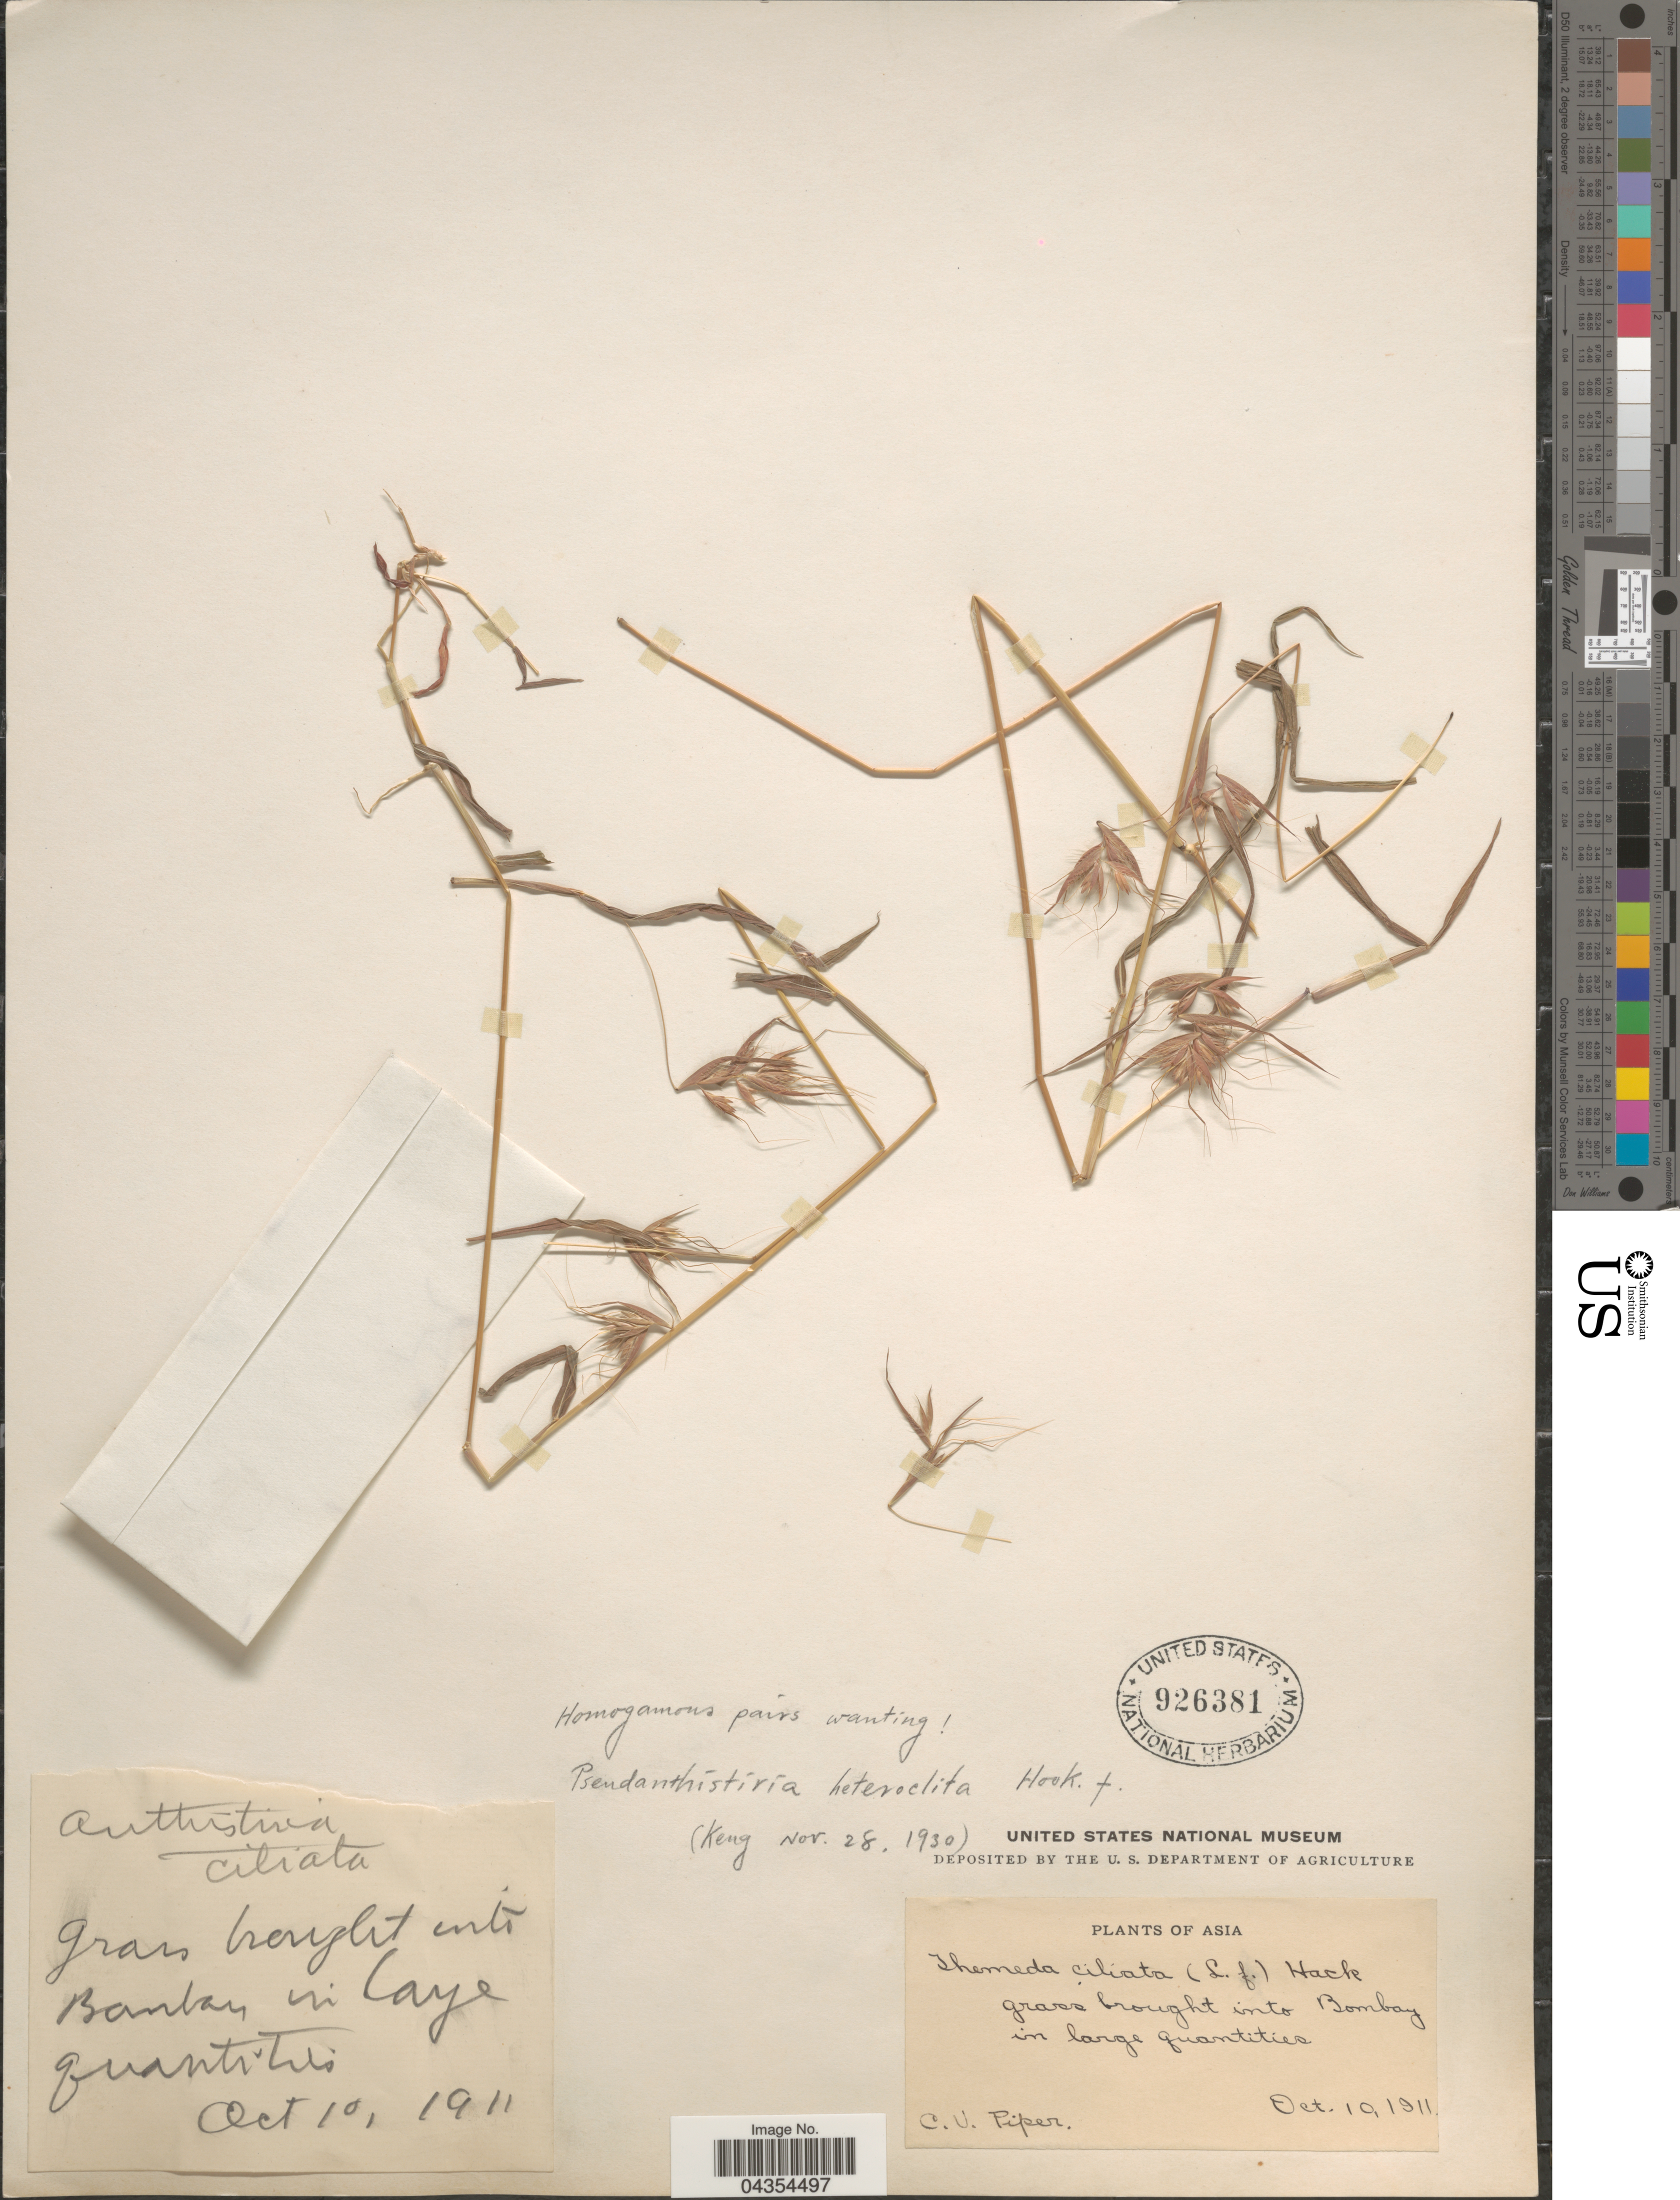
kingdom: Plantae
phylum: Tracheophyta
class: Liliopsida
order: Poales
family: Poaceae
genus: Pseudanthistiria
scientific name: Pseudanthistiria heteroclita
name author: (Roxb.) Hook. f.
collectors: C. V. Piper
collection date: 1911-10-10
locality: Asia.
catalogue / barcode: US 926381